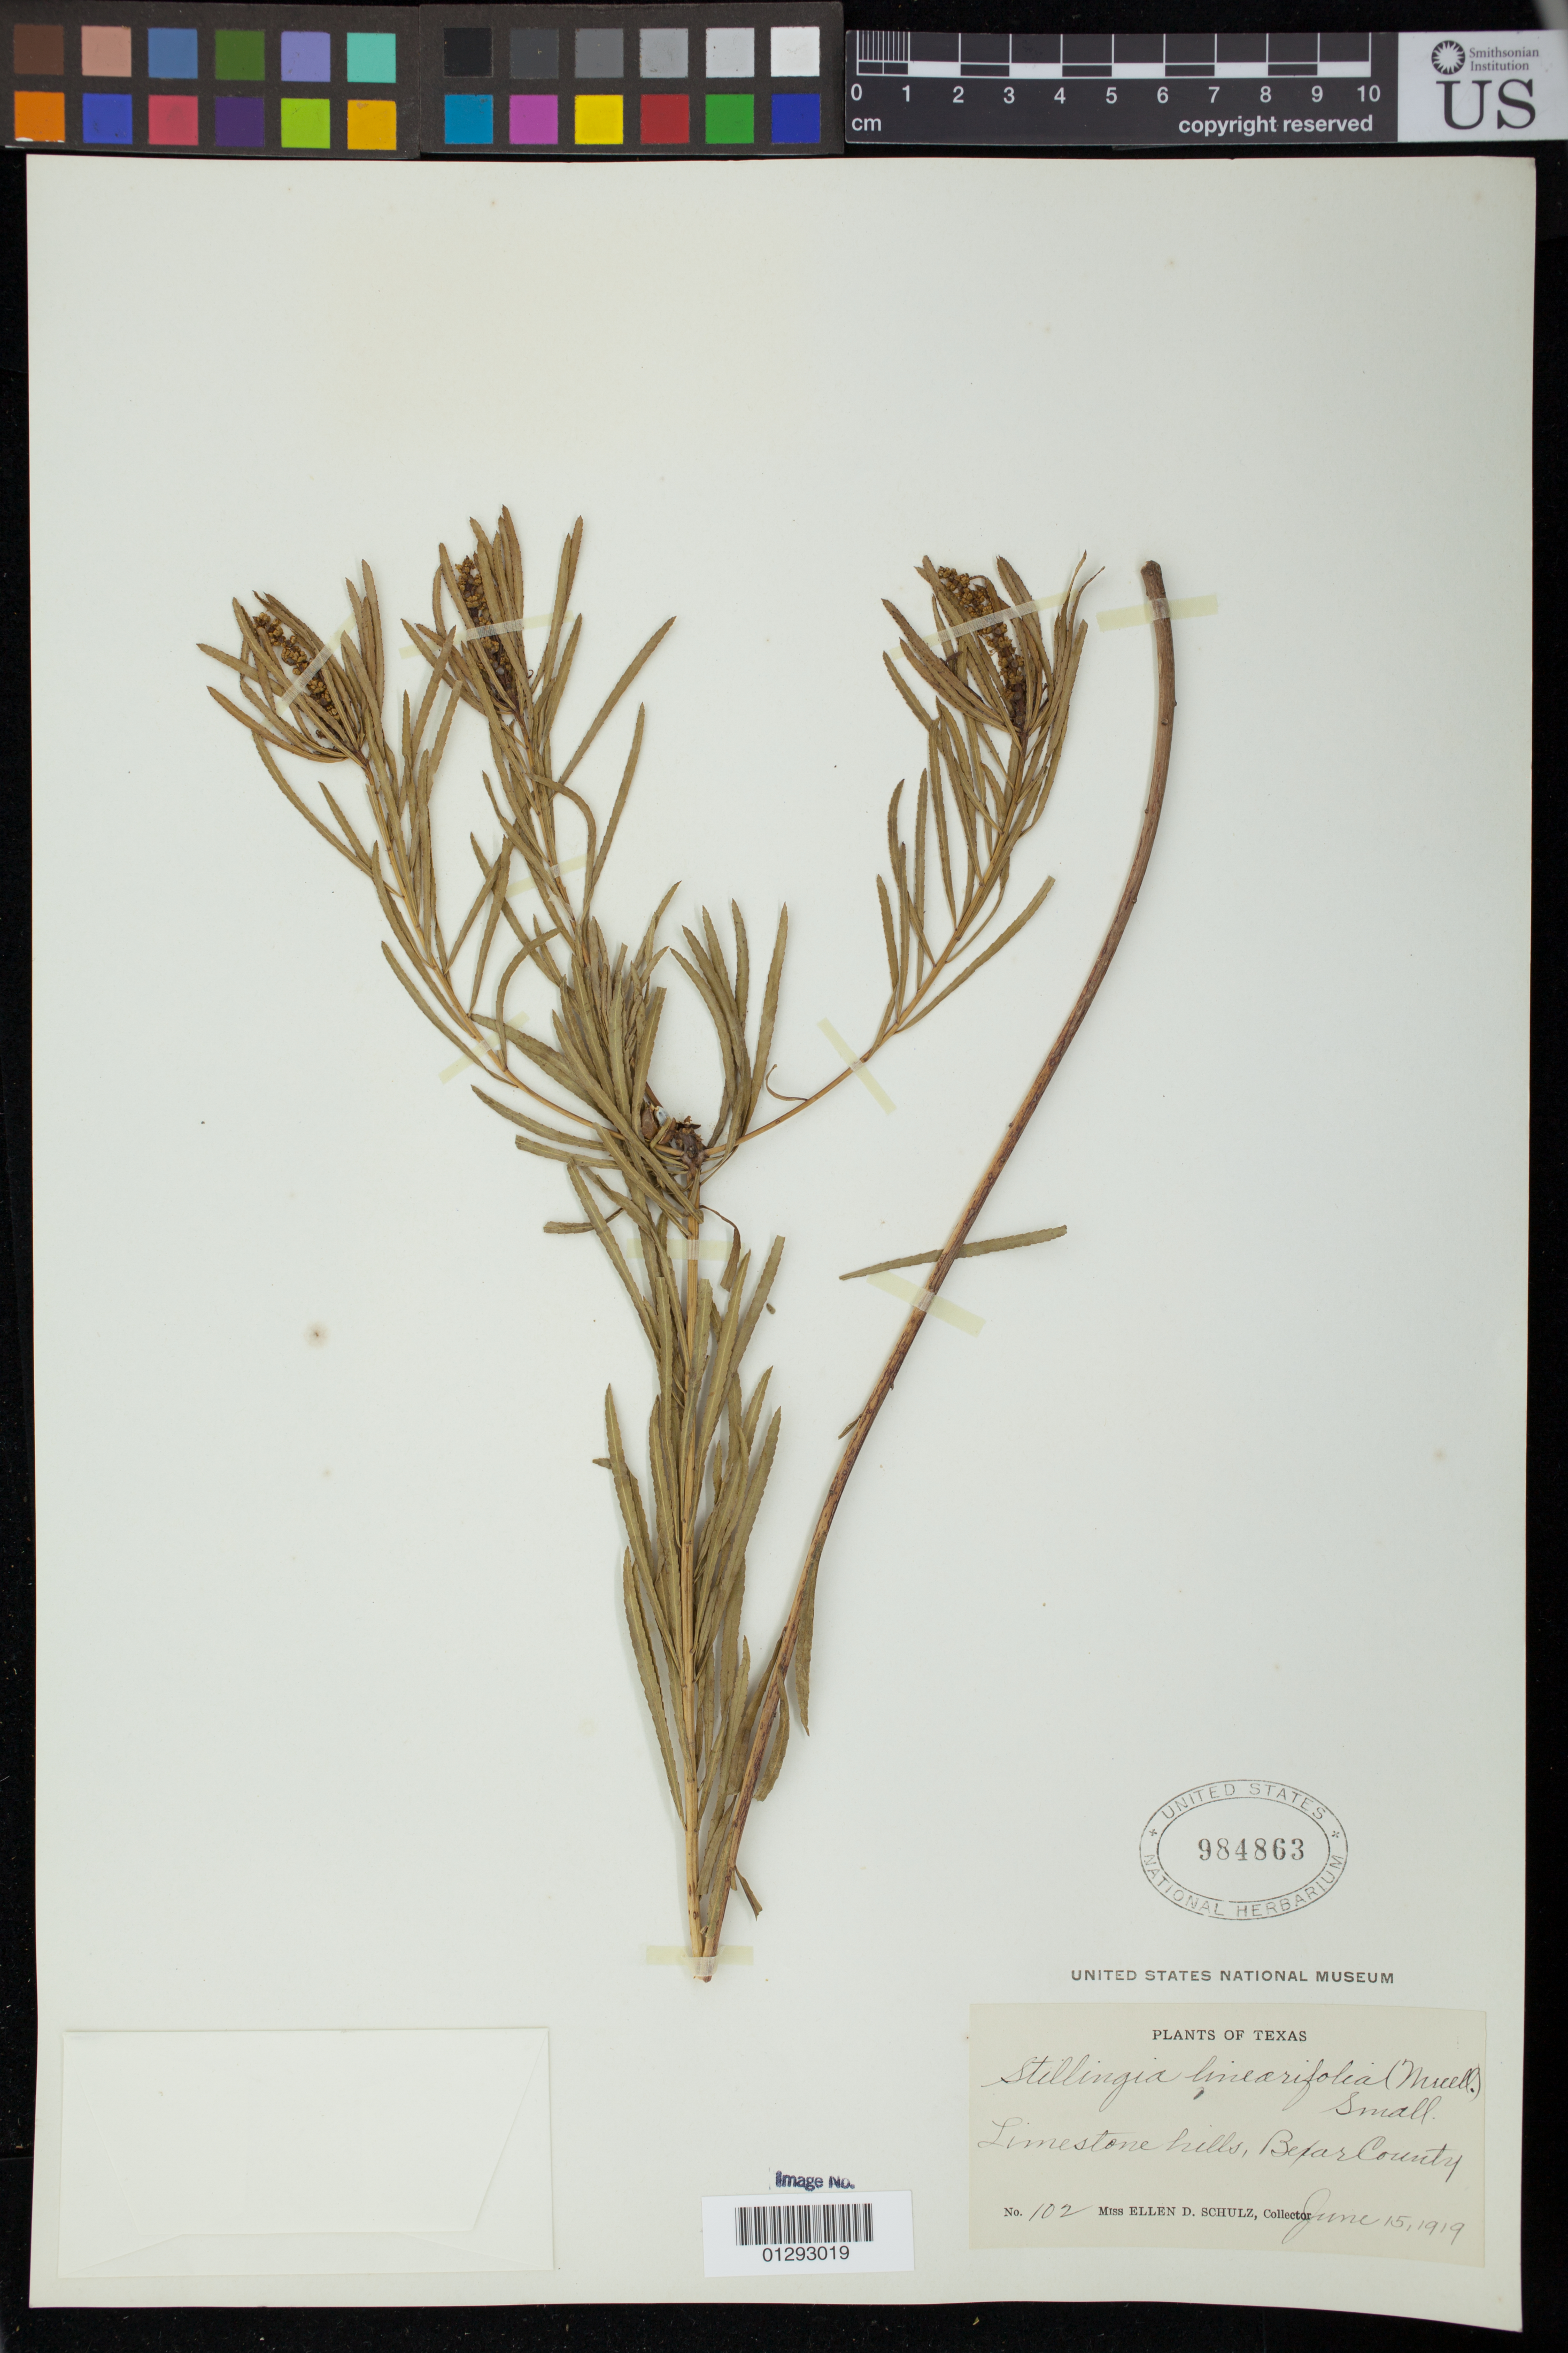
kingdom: Plantae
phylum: Tracheophyta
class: Magnoliopsida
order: Malpighiales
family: Euphorbiaceae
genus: Stillingia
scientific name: Stillingia texana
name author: I.M. Johnst.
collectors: E. D. Schulz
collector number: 102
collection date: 1919-06-15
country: United States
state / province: Texas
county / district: Bexar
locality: Limestone hills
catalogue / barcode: US 984863